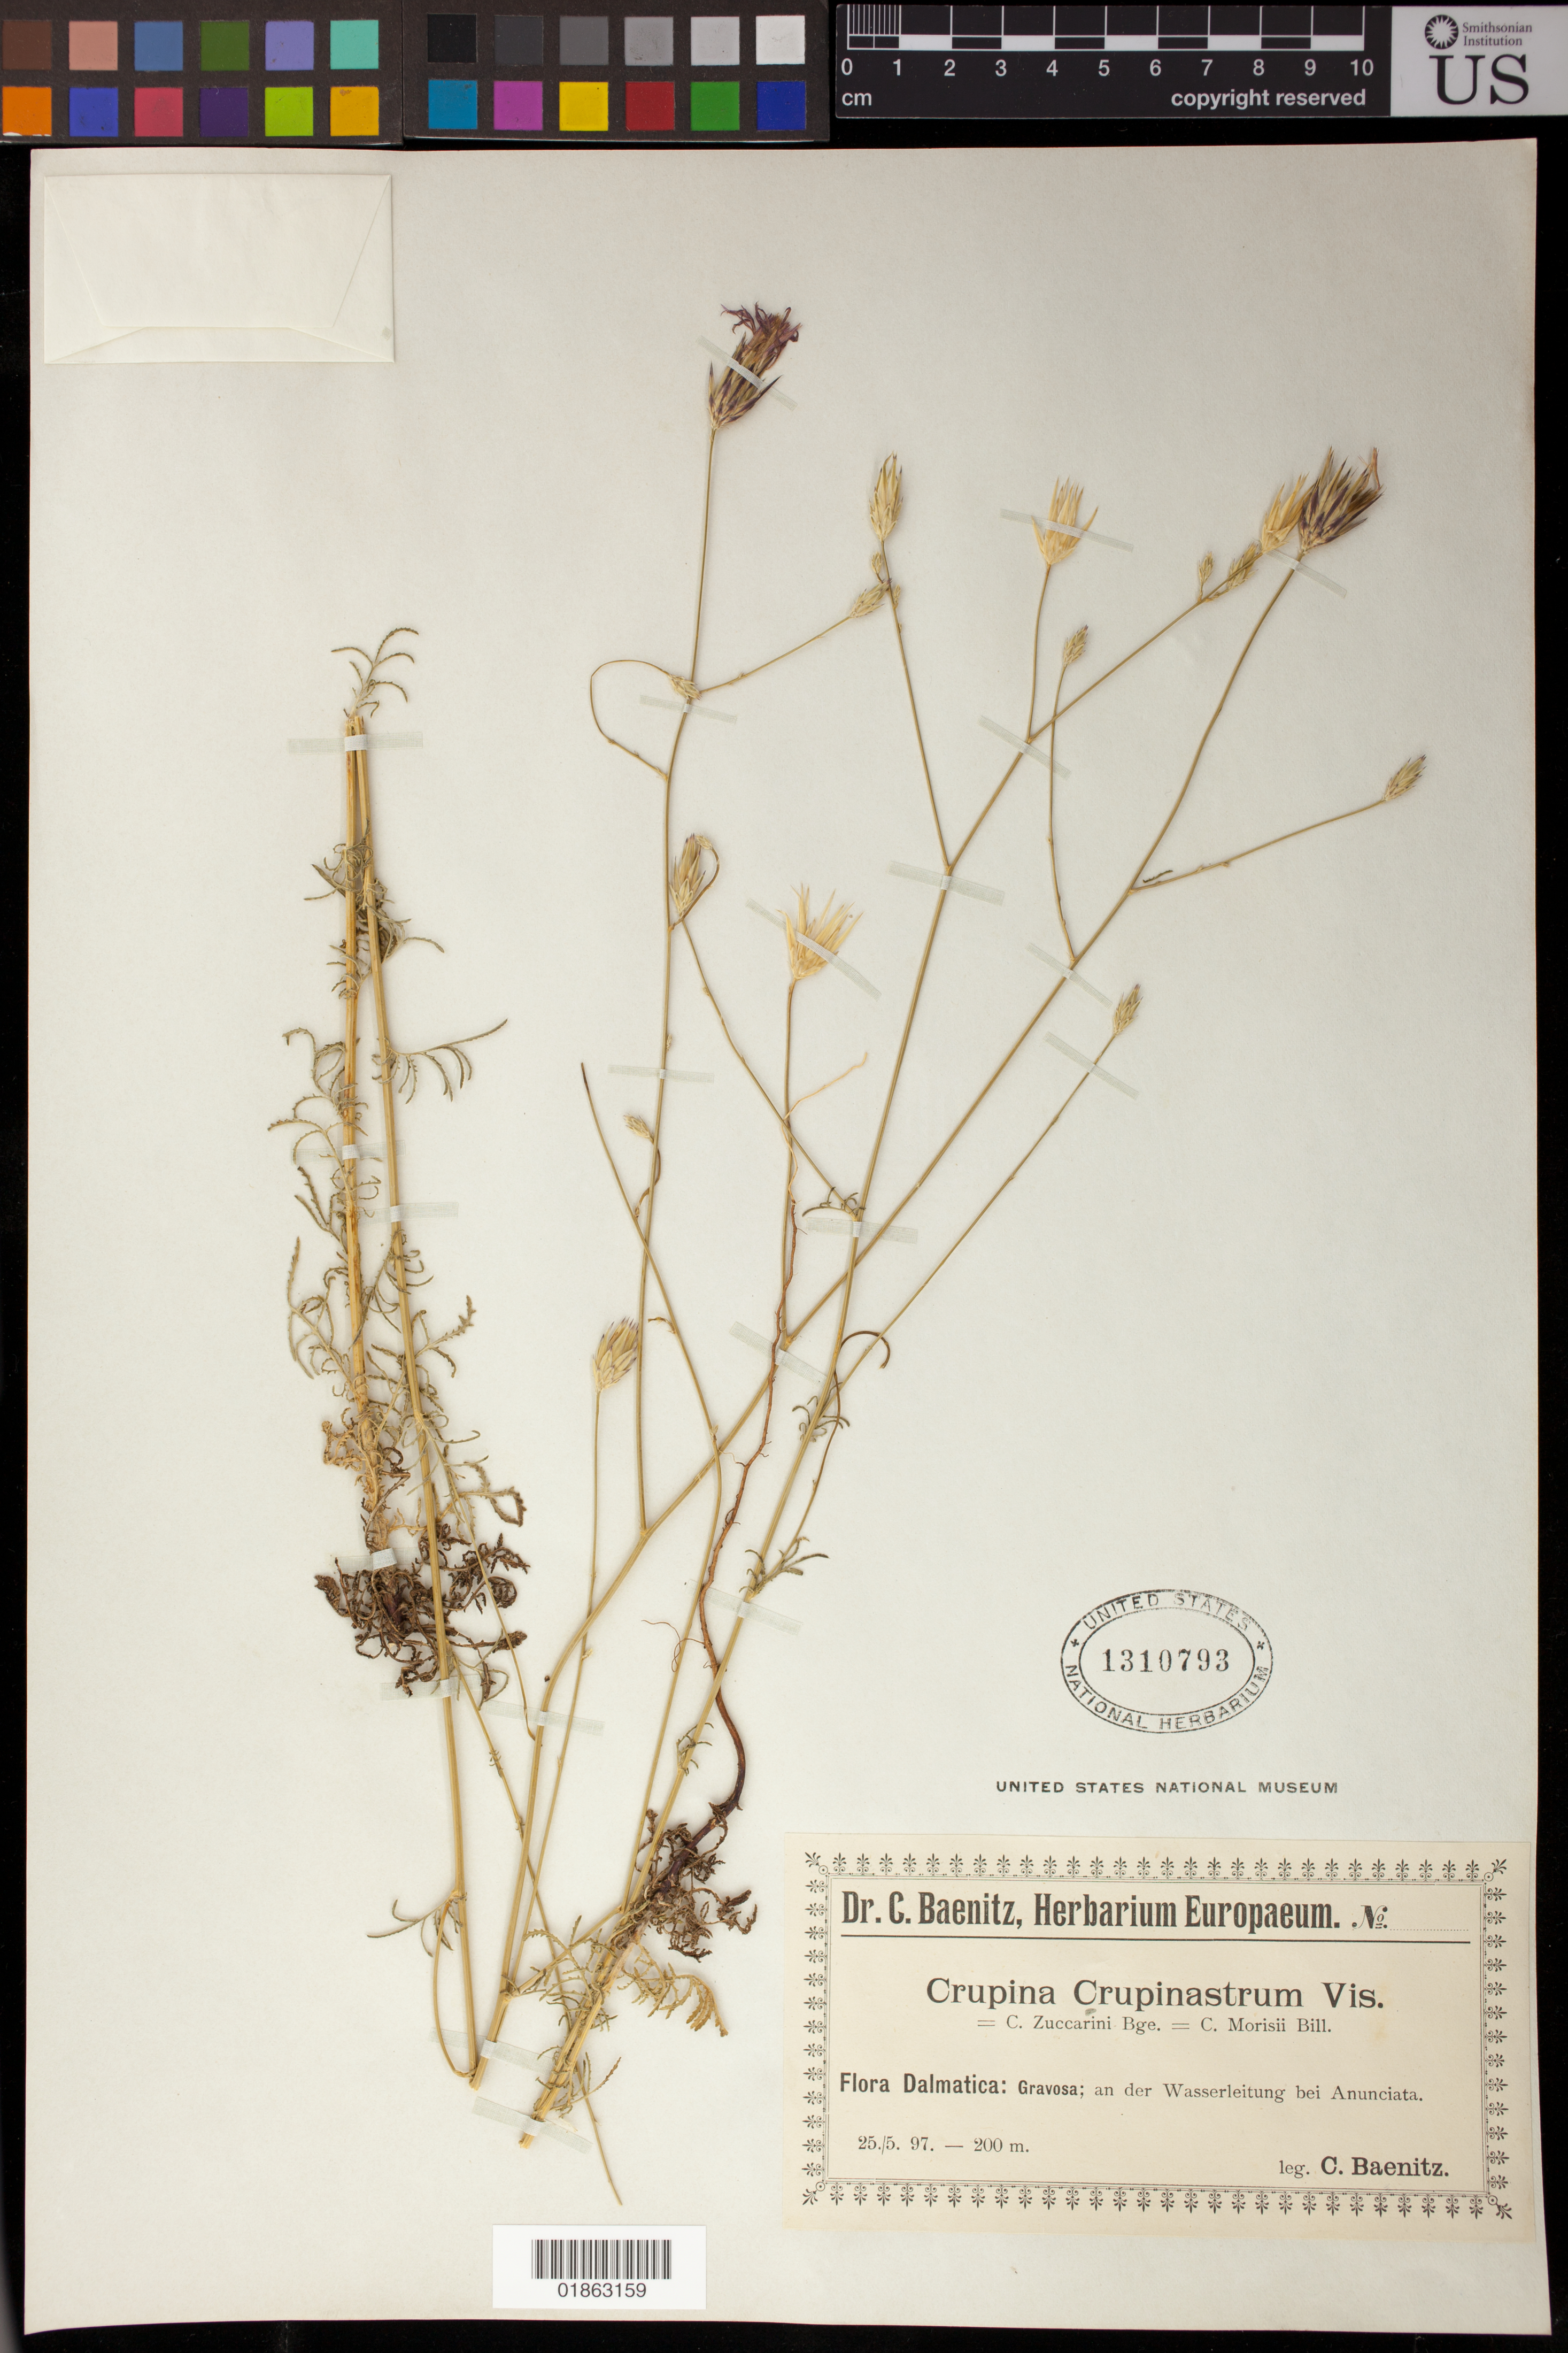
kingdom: Plantae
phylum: Tracheophyta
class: Magnoliopsida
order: Asterales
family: Asteraceae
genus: Crupina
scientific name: Crupina crupinastrum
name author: (Moris)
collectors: C. G. Baenitz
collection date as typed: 25./.5 97.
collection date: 1897-05-25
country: Croatia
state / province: Dubrovnik-Neretva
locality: Gravosa; an der Wasserleitung bei Anunciata.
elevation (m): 200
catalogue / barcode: US 1310793